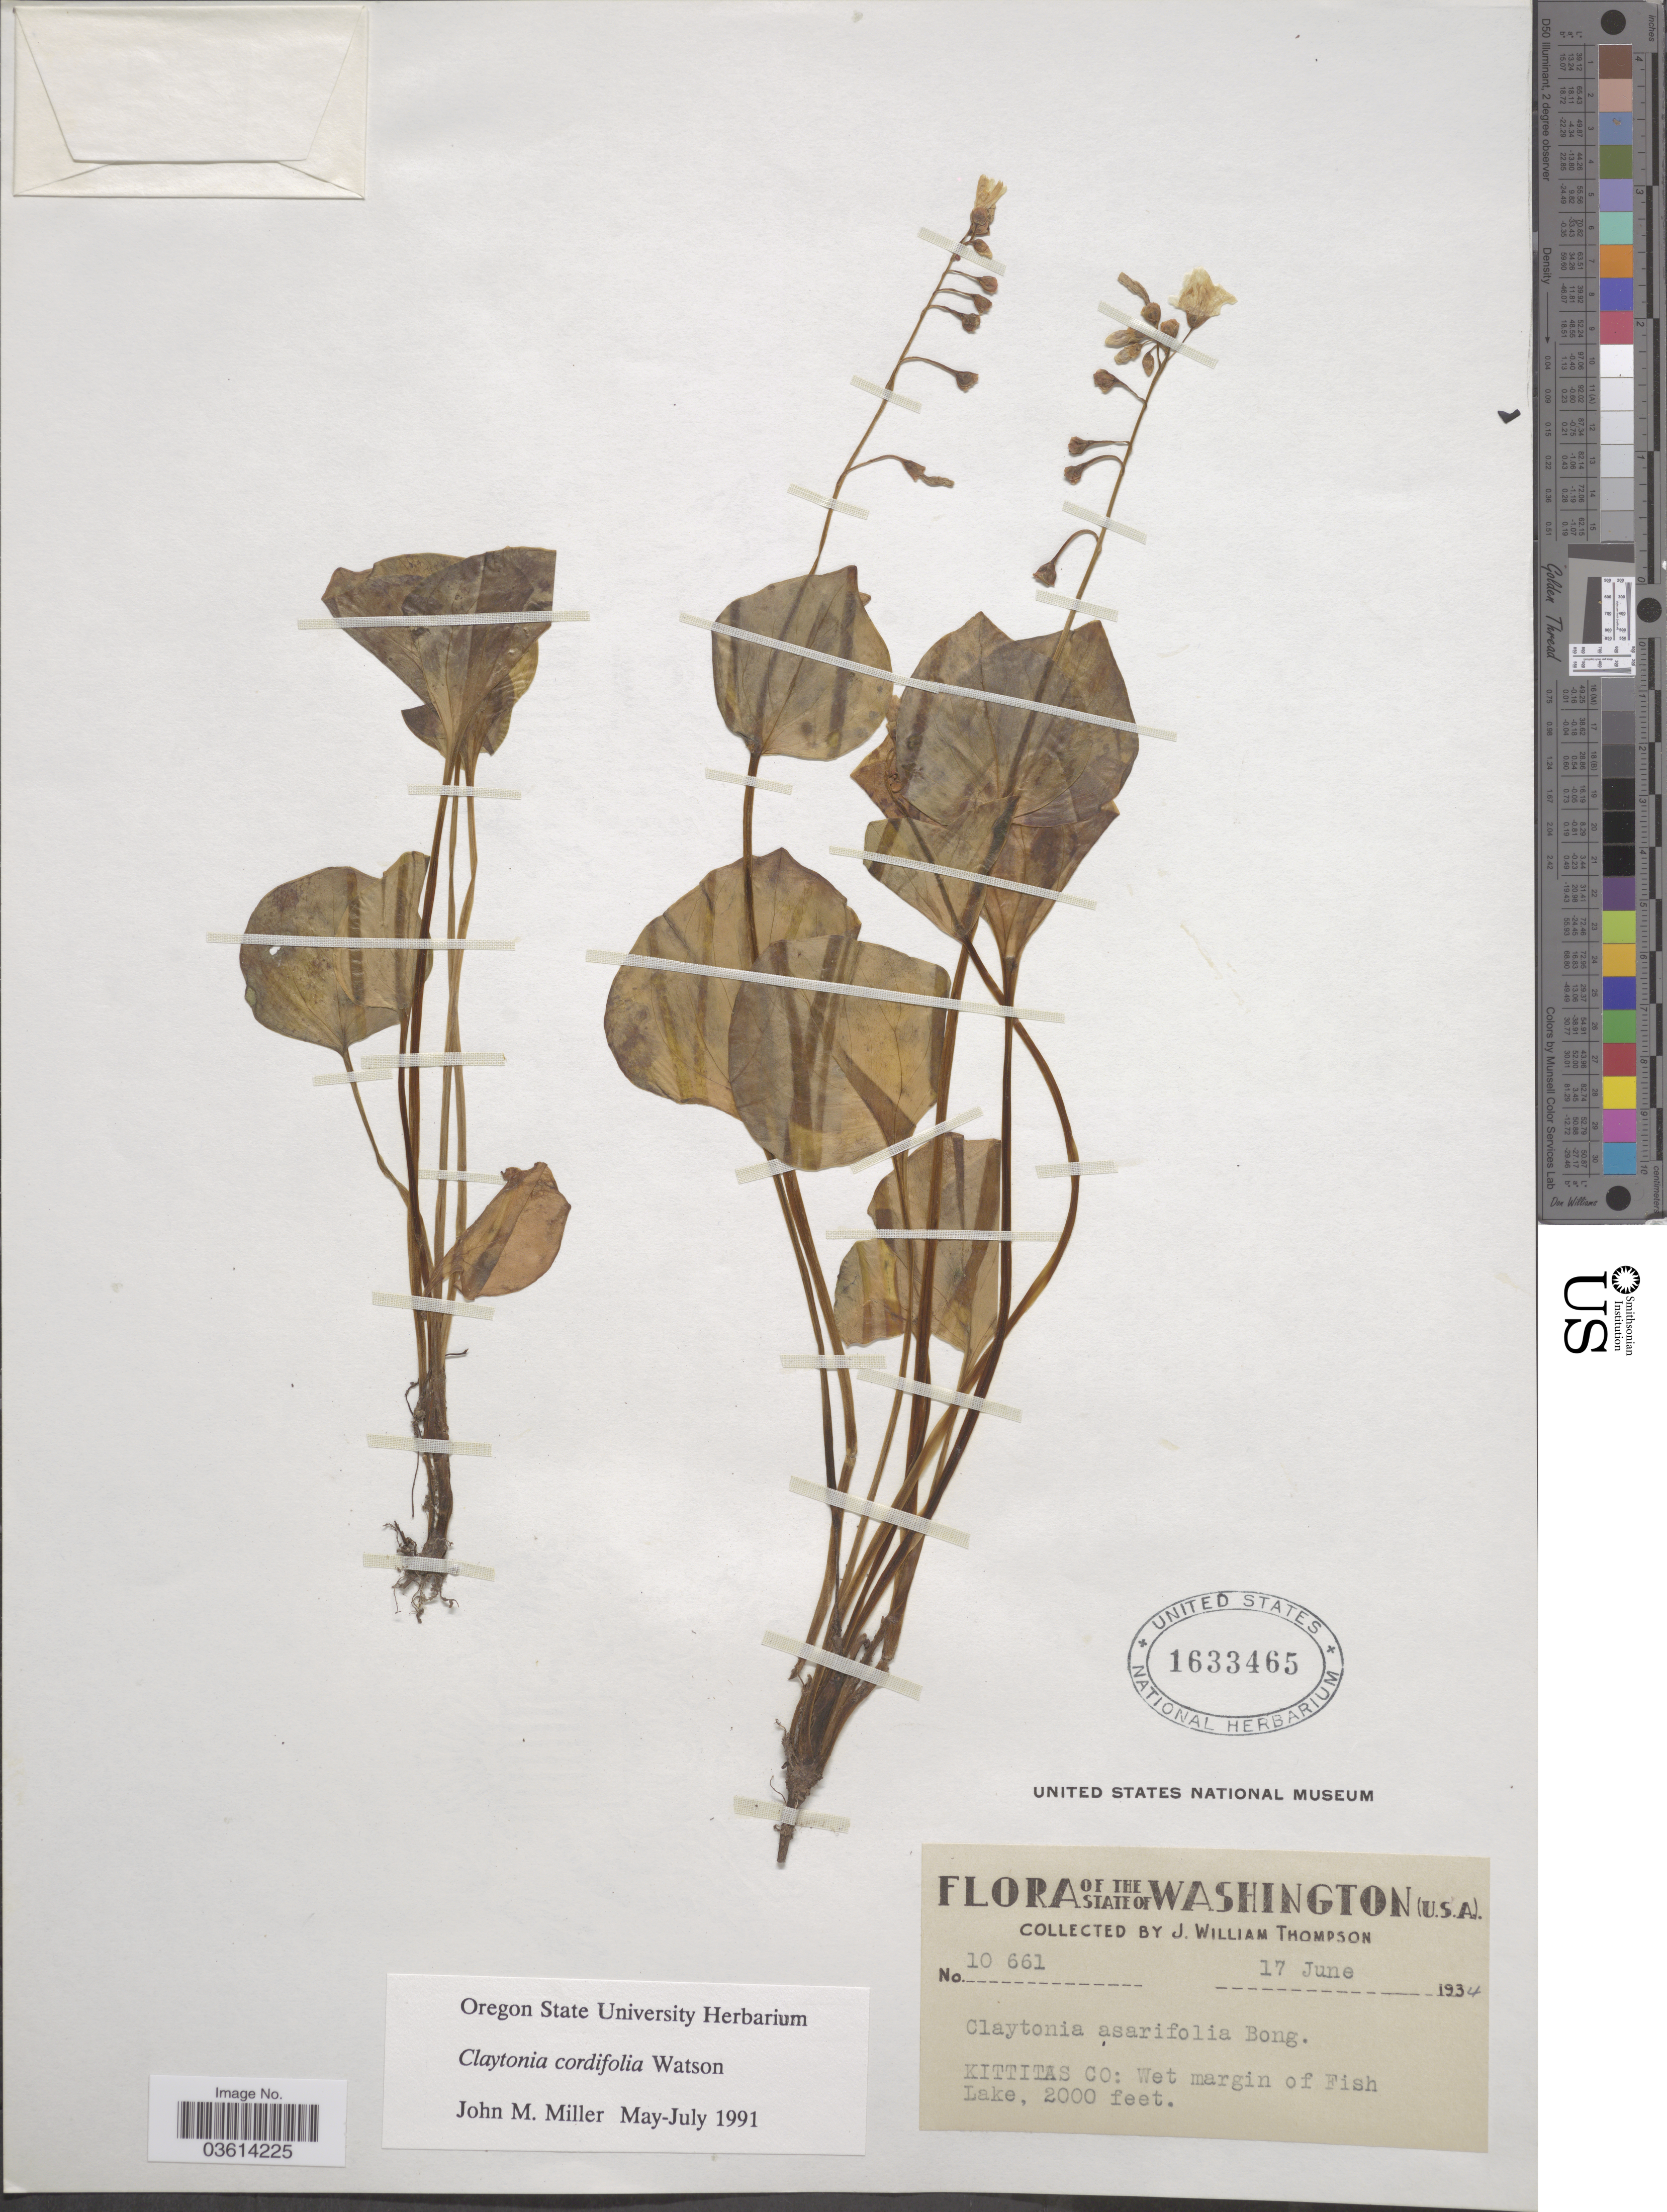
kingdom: Plantae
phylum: Tracheophyta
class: Magnoliopsida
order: Caryophyllales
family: Montiaceae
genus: Claytonia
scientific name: Claytonia cordifolia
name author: S. Watson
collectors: J. W. Thompson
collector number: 10661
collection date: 1934-06-17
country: United States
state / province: Washington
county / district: Kittitas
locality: Kittitas Co: Wet margin of Fish Lake.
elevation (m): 610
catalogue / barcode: US 1633465